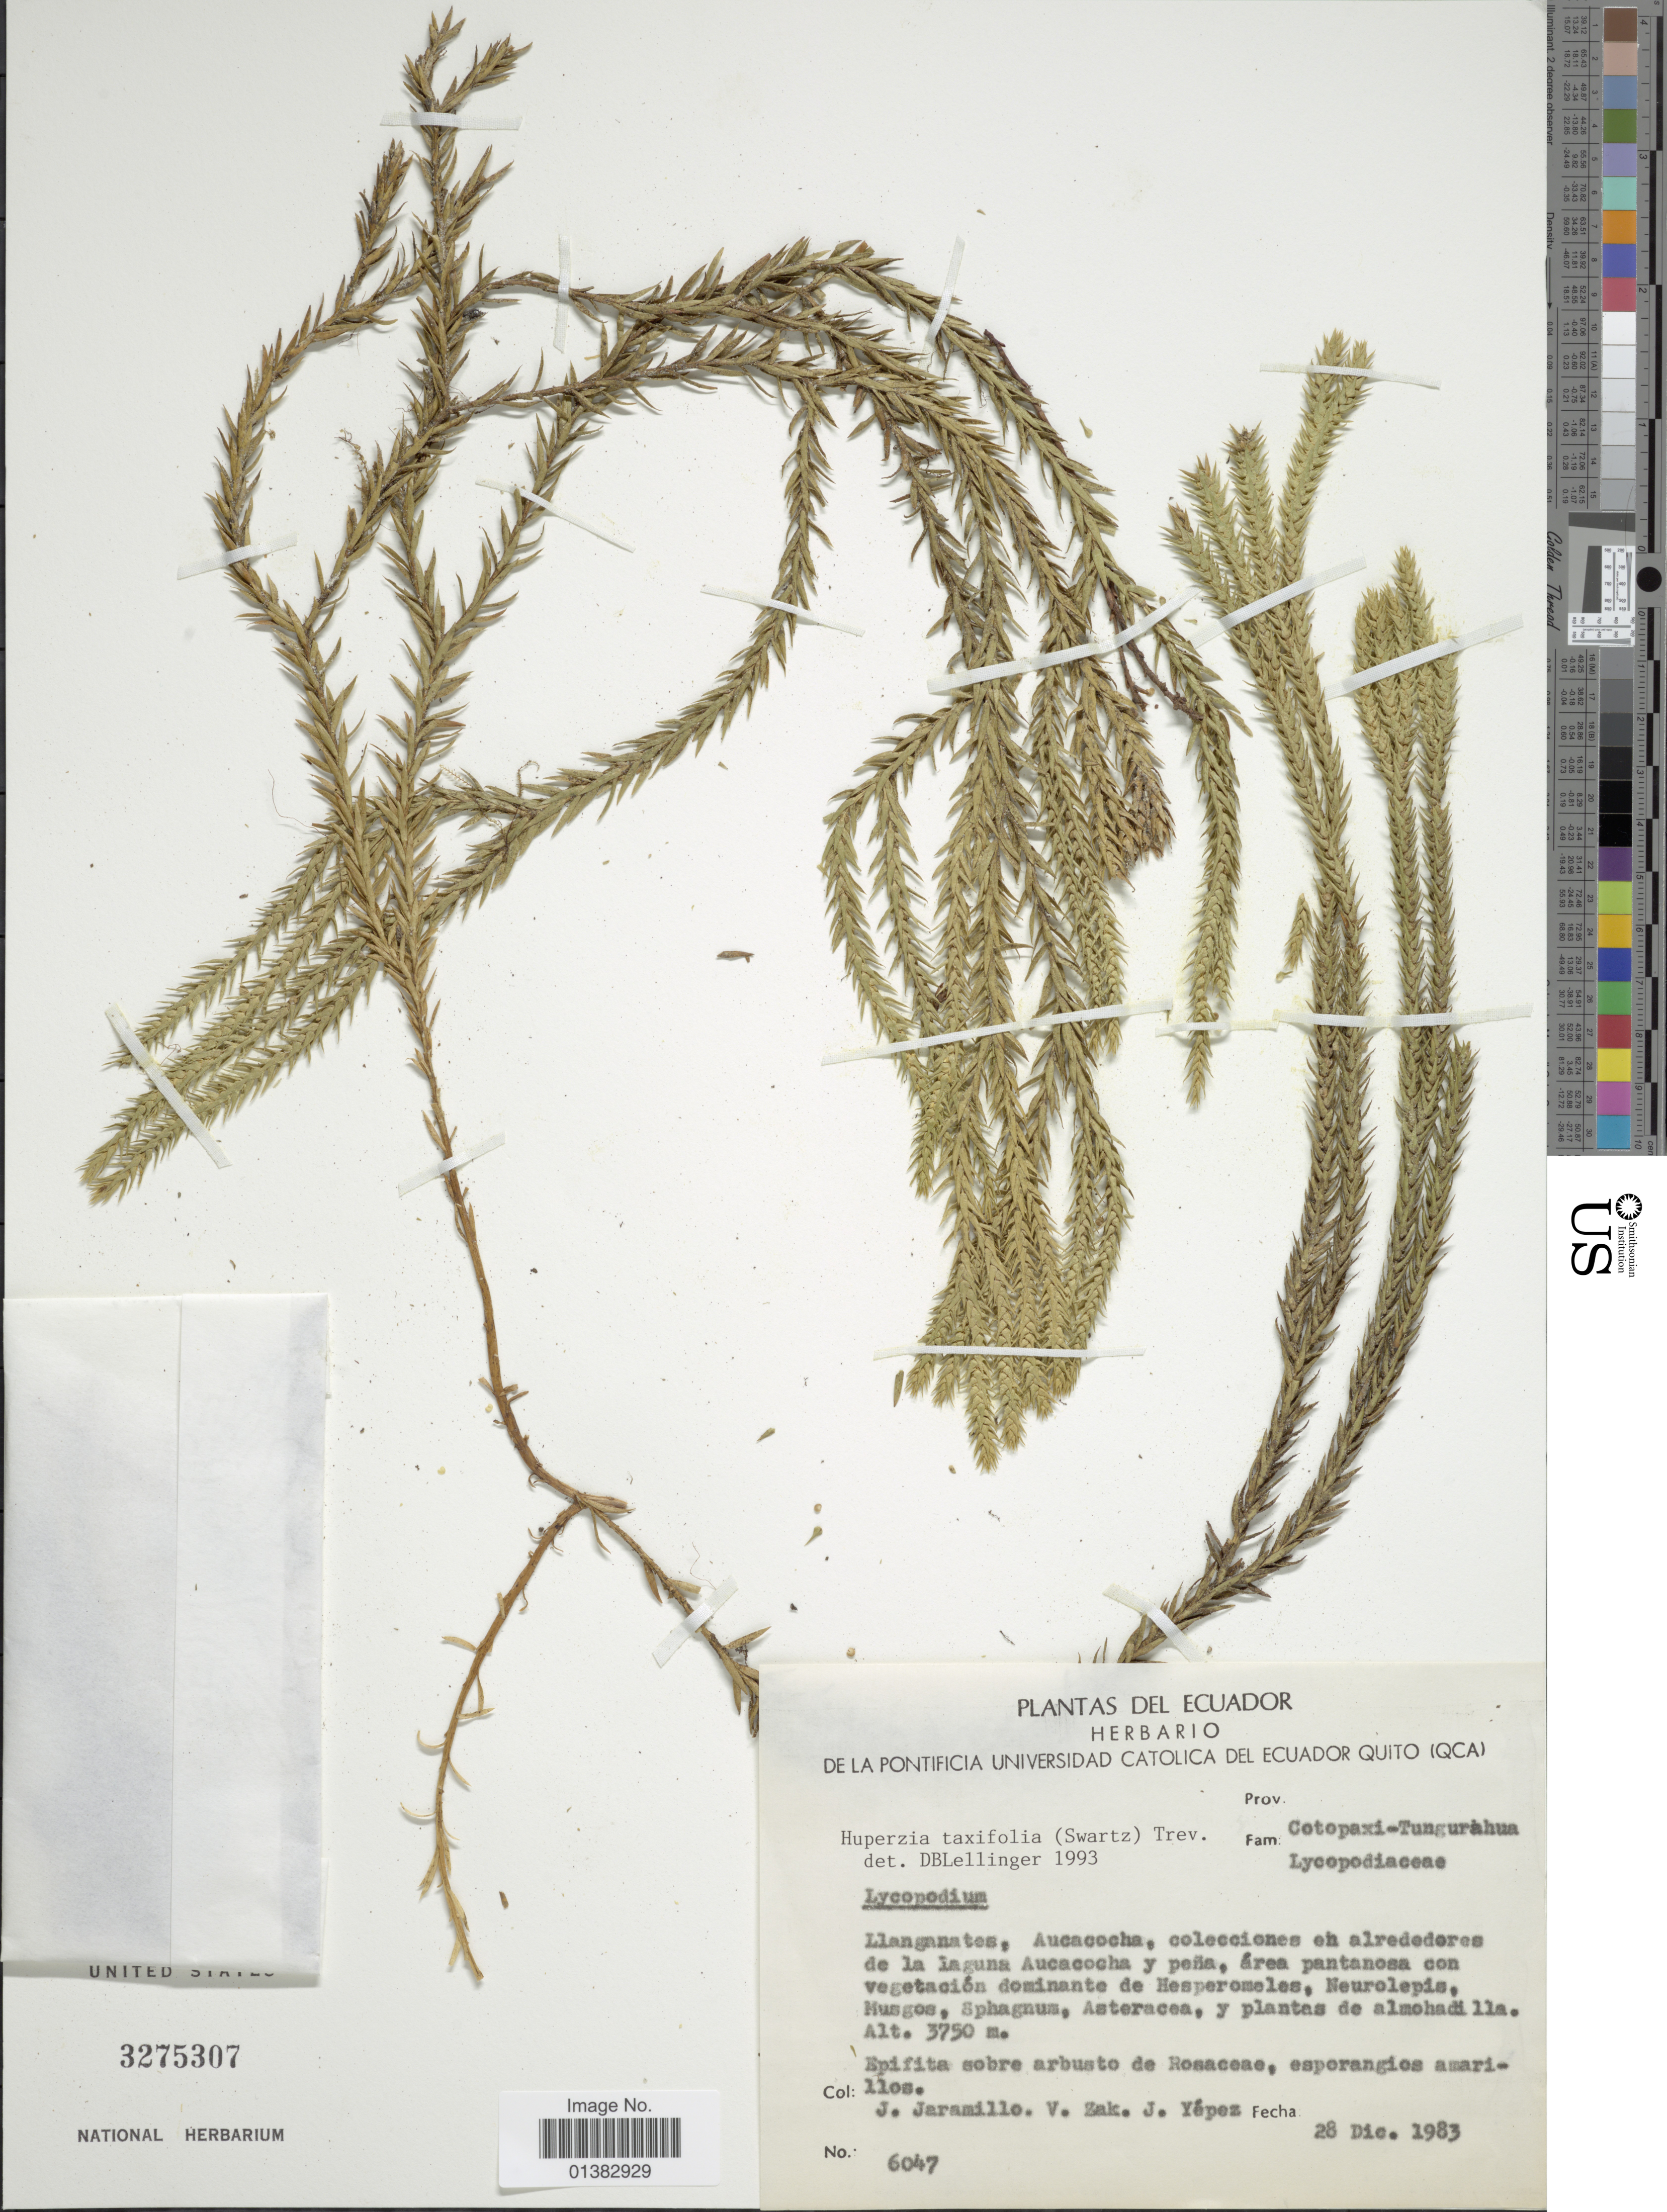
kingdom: Plantae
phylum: Tracheophyta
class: Lycopodiopsida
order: Lycopodiales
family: Lycopodiaceae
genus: Phlegmariurus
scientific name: Phlegmariurus taxifolius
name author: (Sw.) Á. Löve & D. Löve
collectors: J. Jaramillo, V. Zak & J. Yépez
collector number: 6047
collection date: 1983-12-28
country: Ecuador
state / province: Cotopaxi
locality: Prov. Cotopaxi - Tungurahua. Espifita sobre arbusto de Rosaceae, esperangies amarillos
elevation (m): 3750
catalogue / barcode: US 3275307